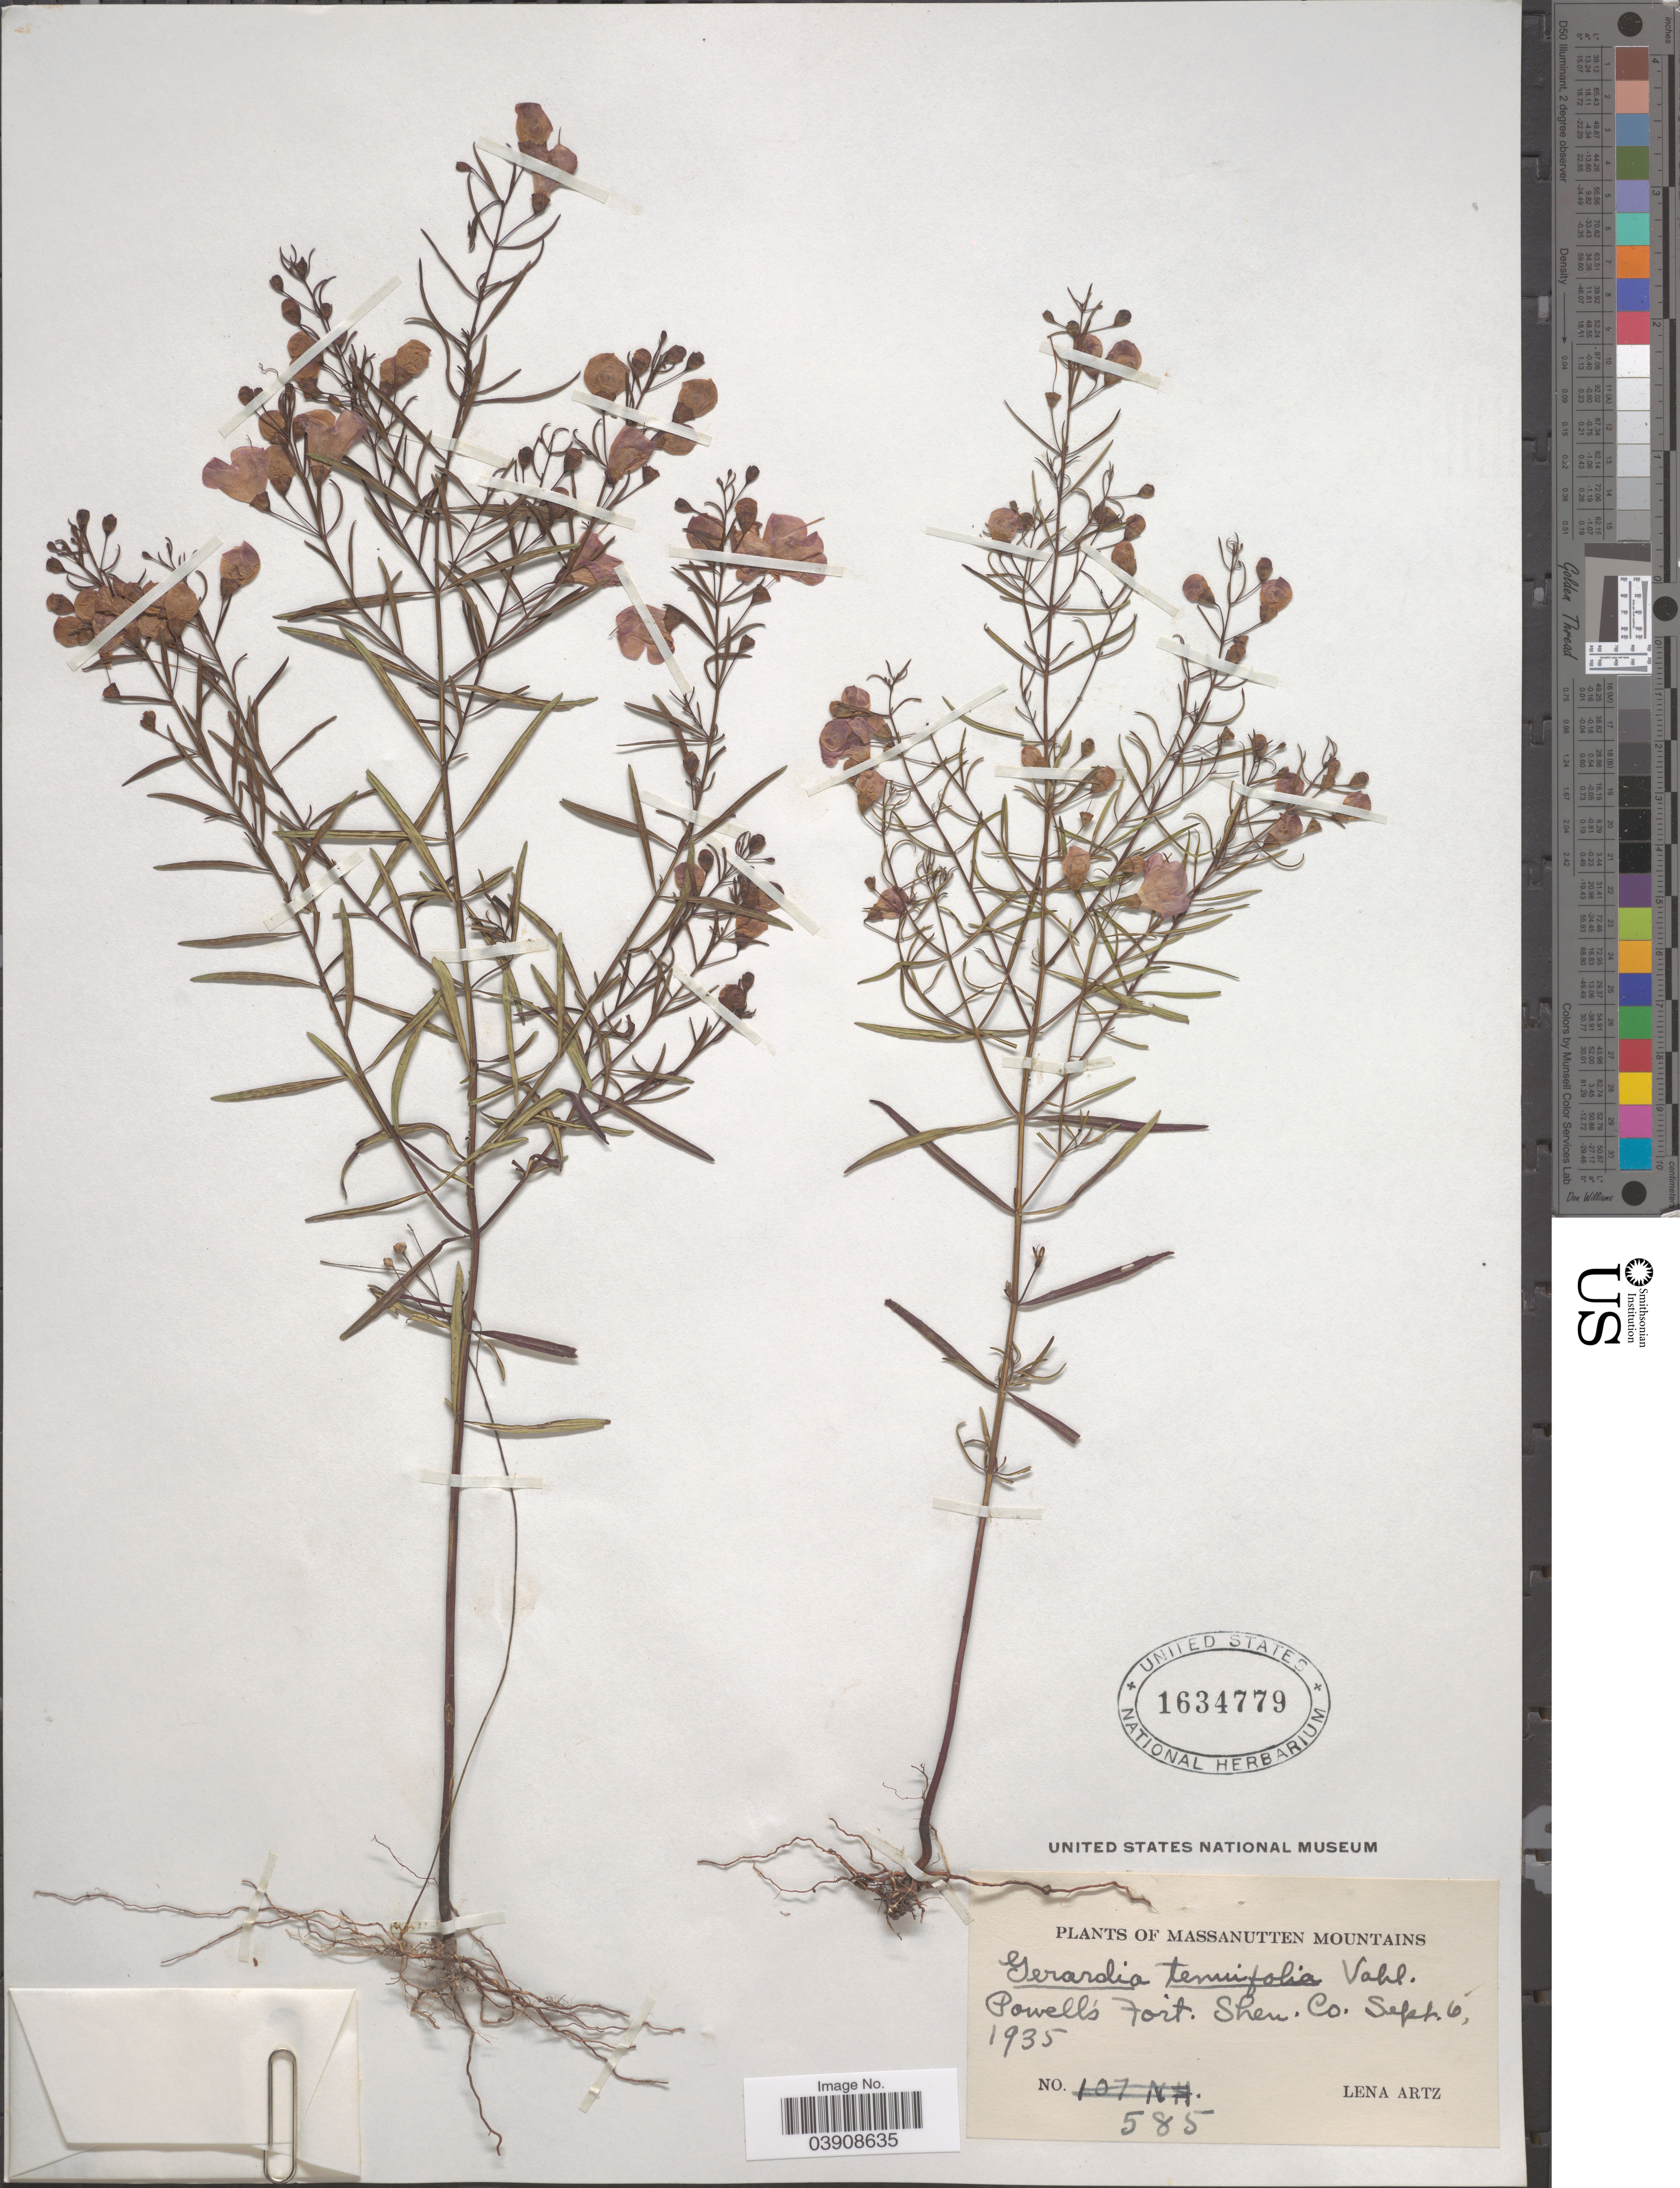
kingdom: Plantae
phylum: Tracheophyta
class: Magnoliopsida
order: Lamiales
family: Orobanchaceae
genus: Agalinis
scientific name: Agalinis tenuifolia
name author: (Vahl) Raf.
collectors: L. Artz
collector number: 585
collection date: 1935-09-06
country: United States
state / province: Virginia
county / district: Shenandoah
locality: Massanutten Mountains. Powell's Fort, Shen. Co.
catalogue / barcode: US 1634779